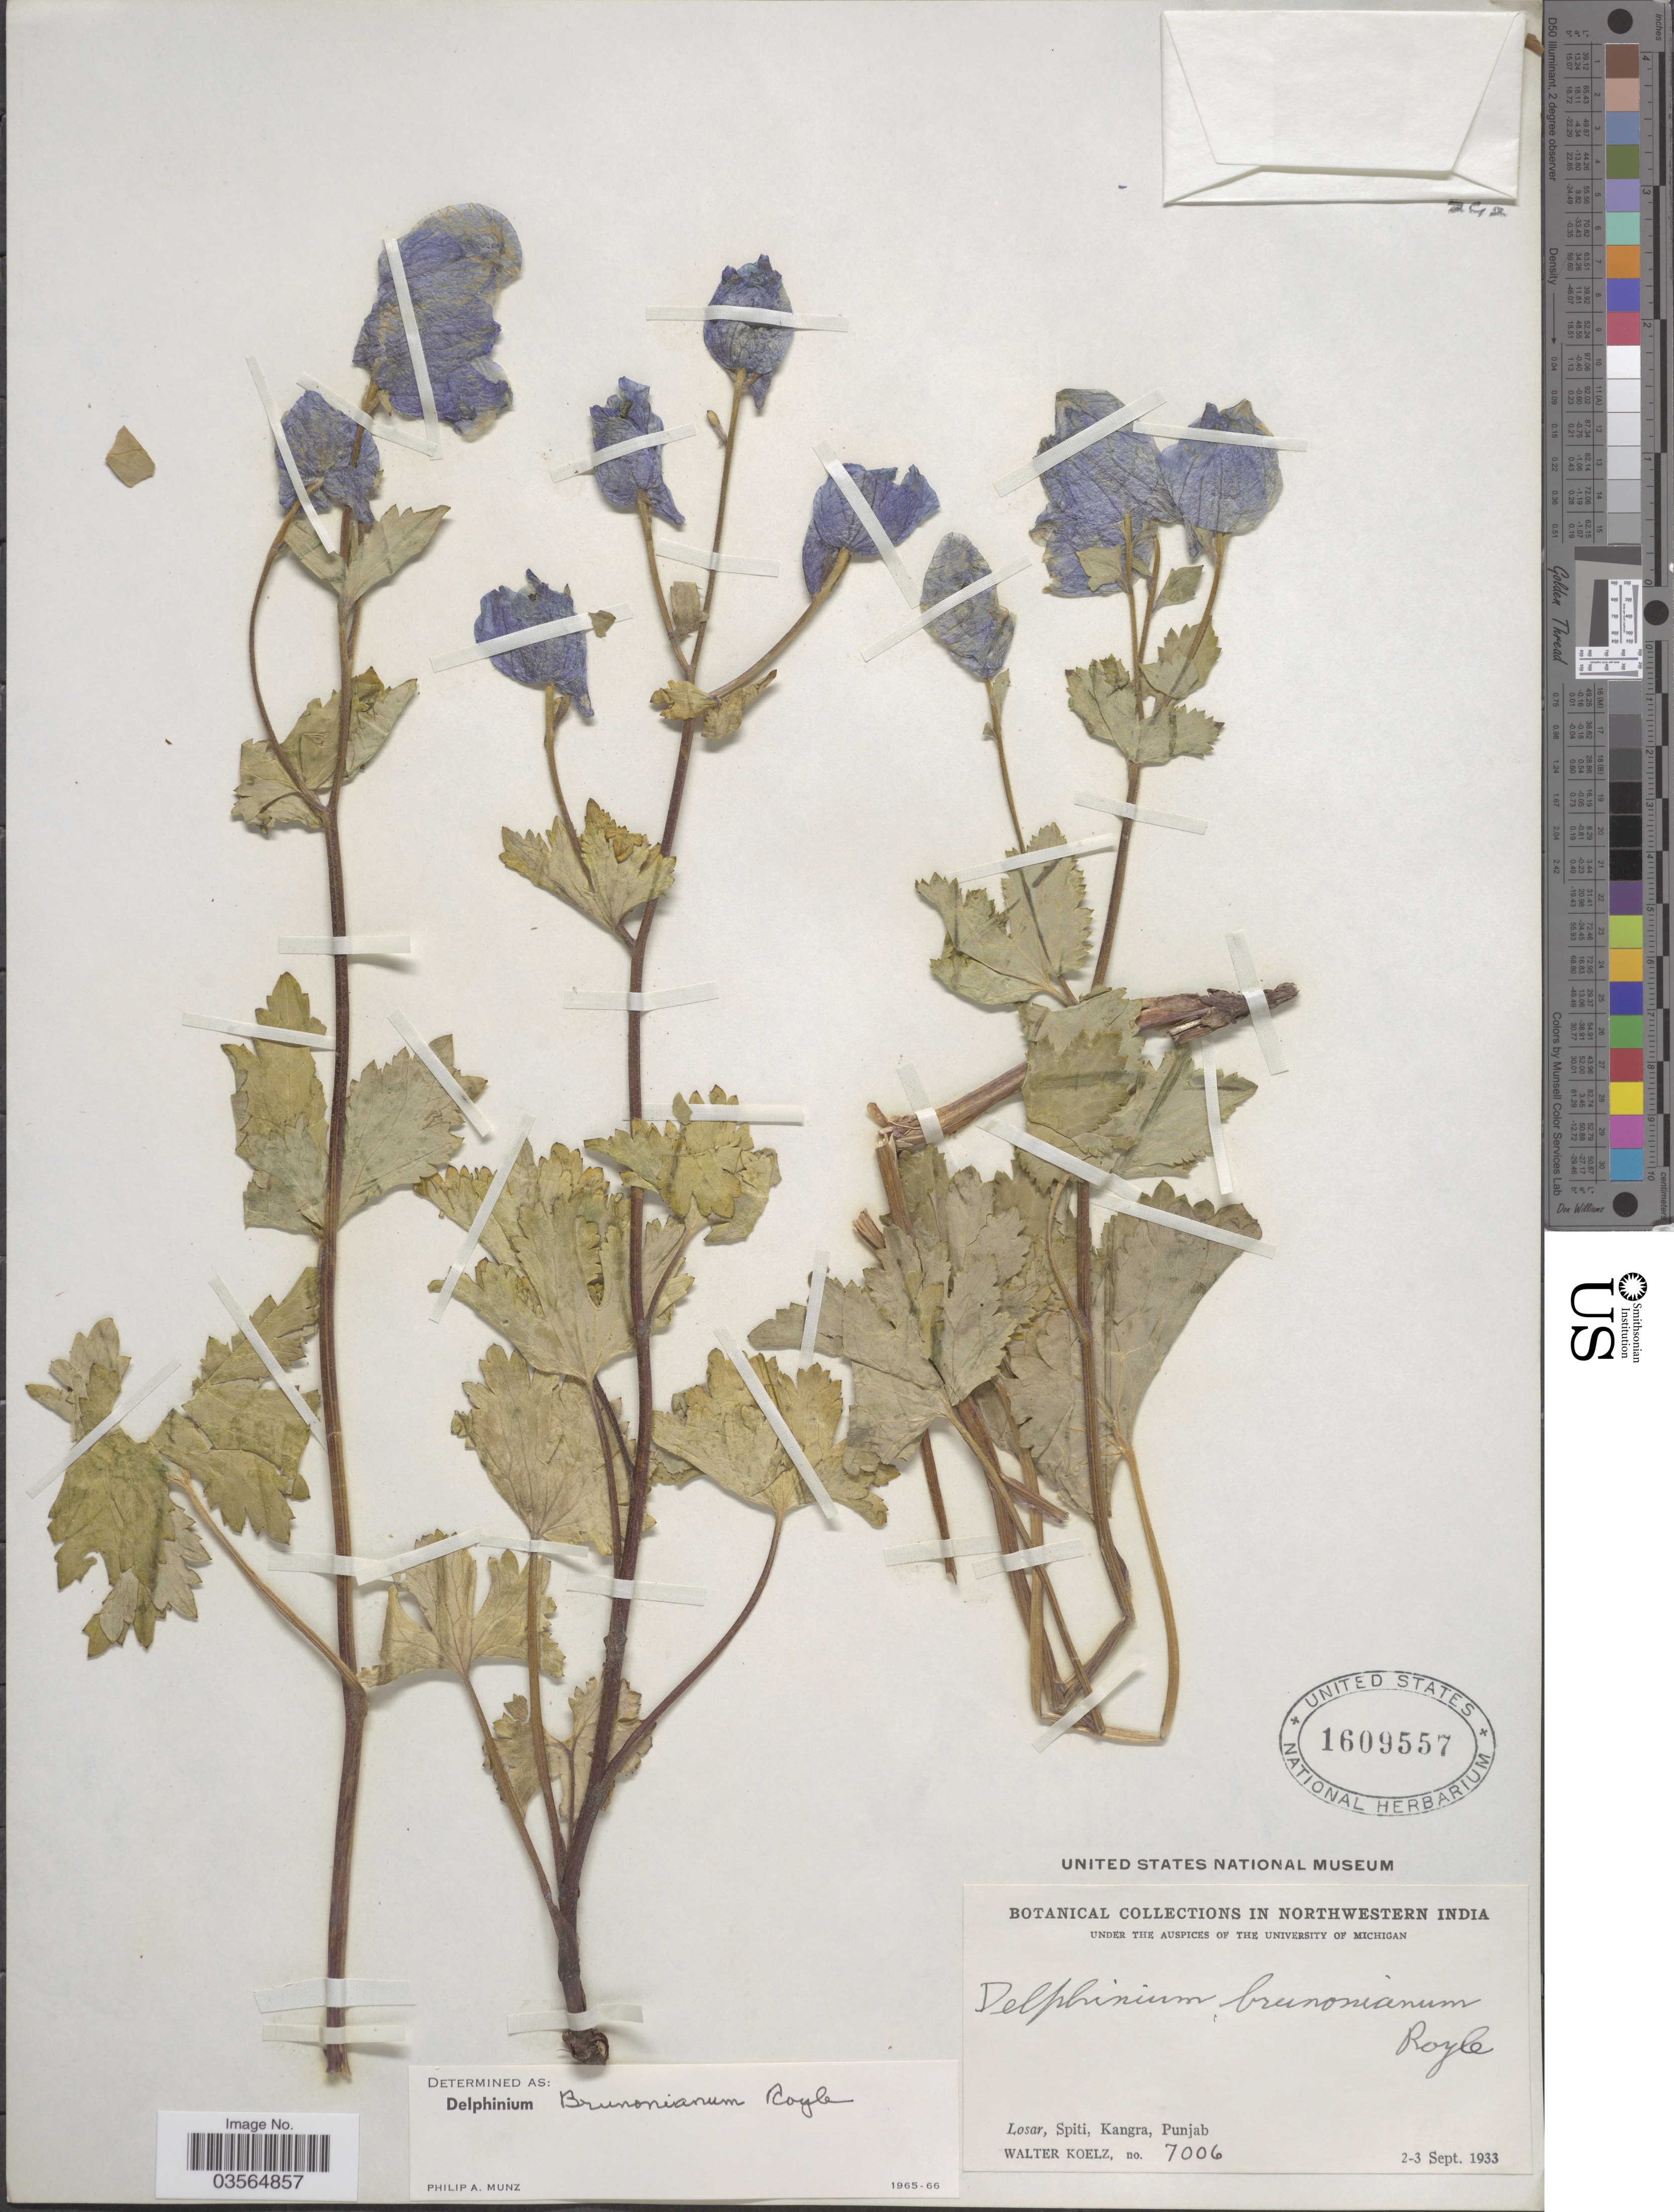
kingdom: Plantae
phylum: Tracheophyta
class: Magnoliopsida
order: Ranunculales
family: Ranunculaceae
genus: Delphinium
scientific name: Delphinium brunonianum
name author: Royle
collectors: W. N. Koelz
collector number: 7006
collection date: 1933-09-02/1933-09-03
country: India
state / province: Punjab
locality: Northwestern India. Losar, Spiti, Kangra.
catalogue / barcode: US 1609557